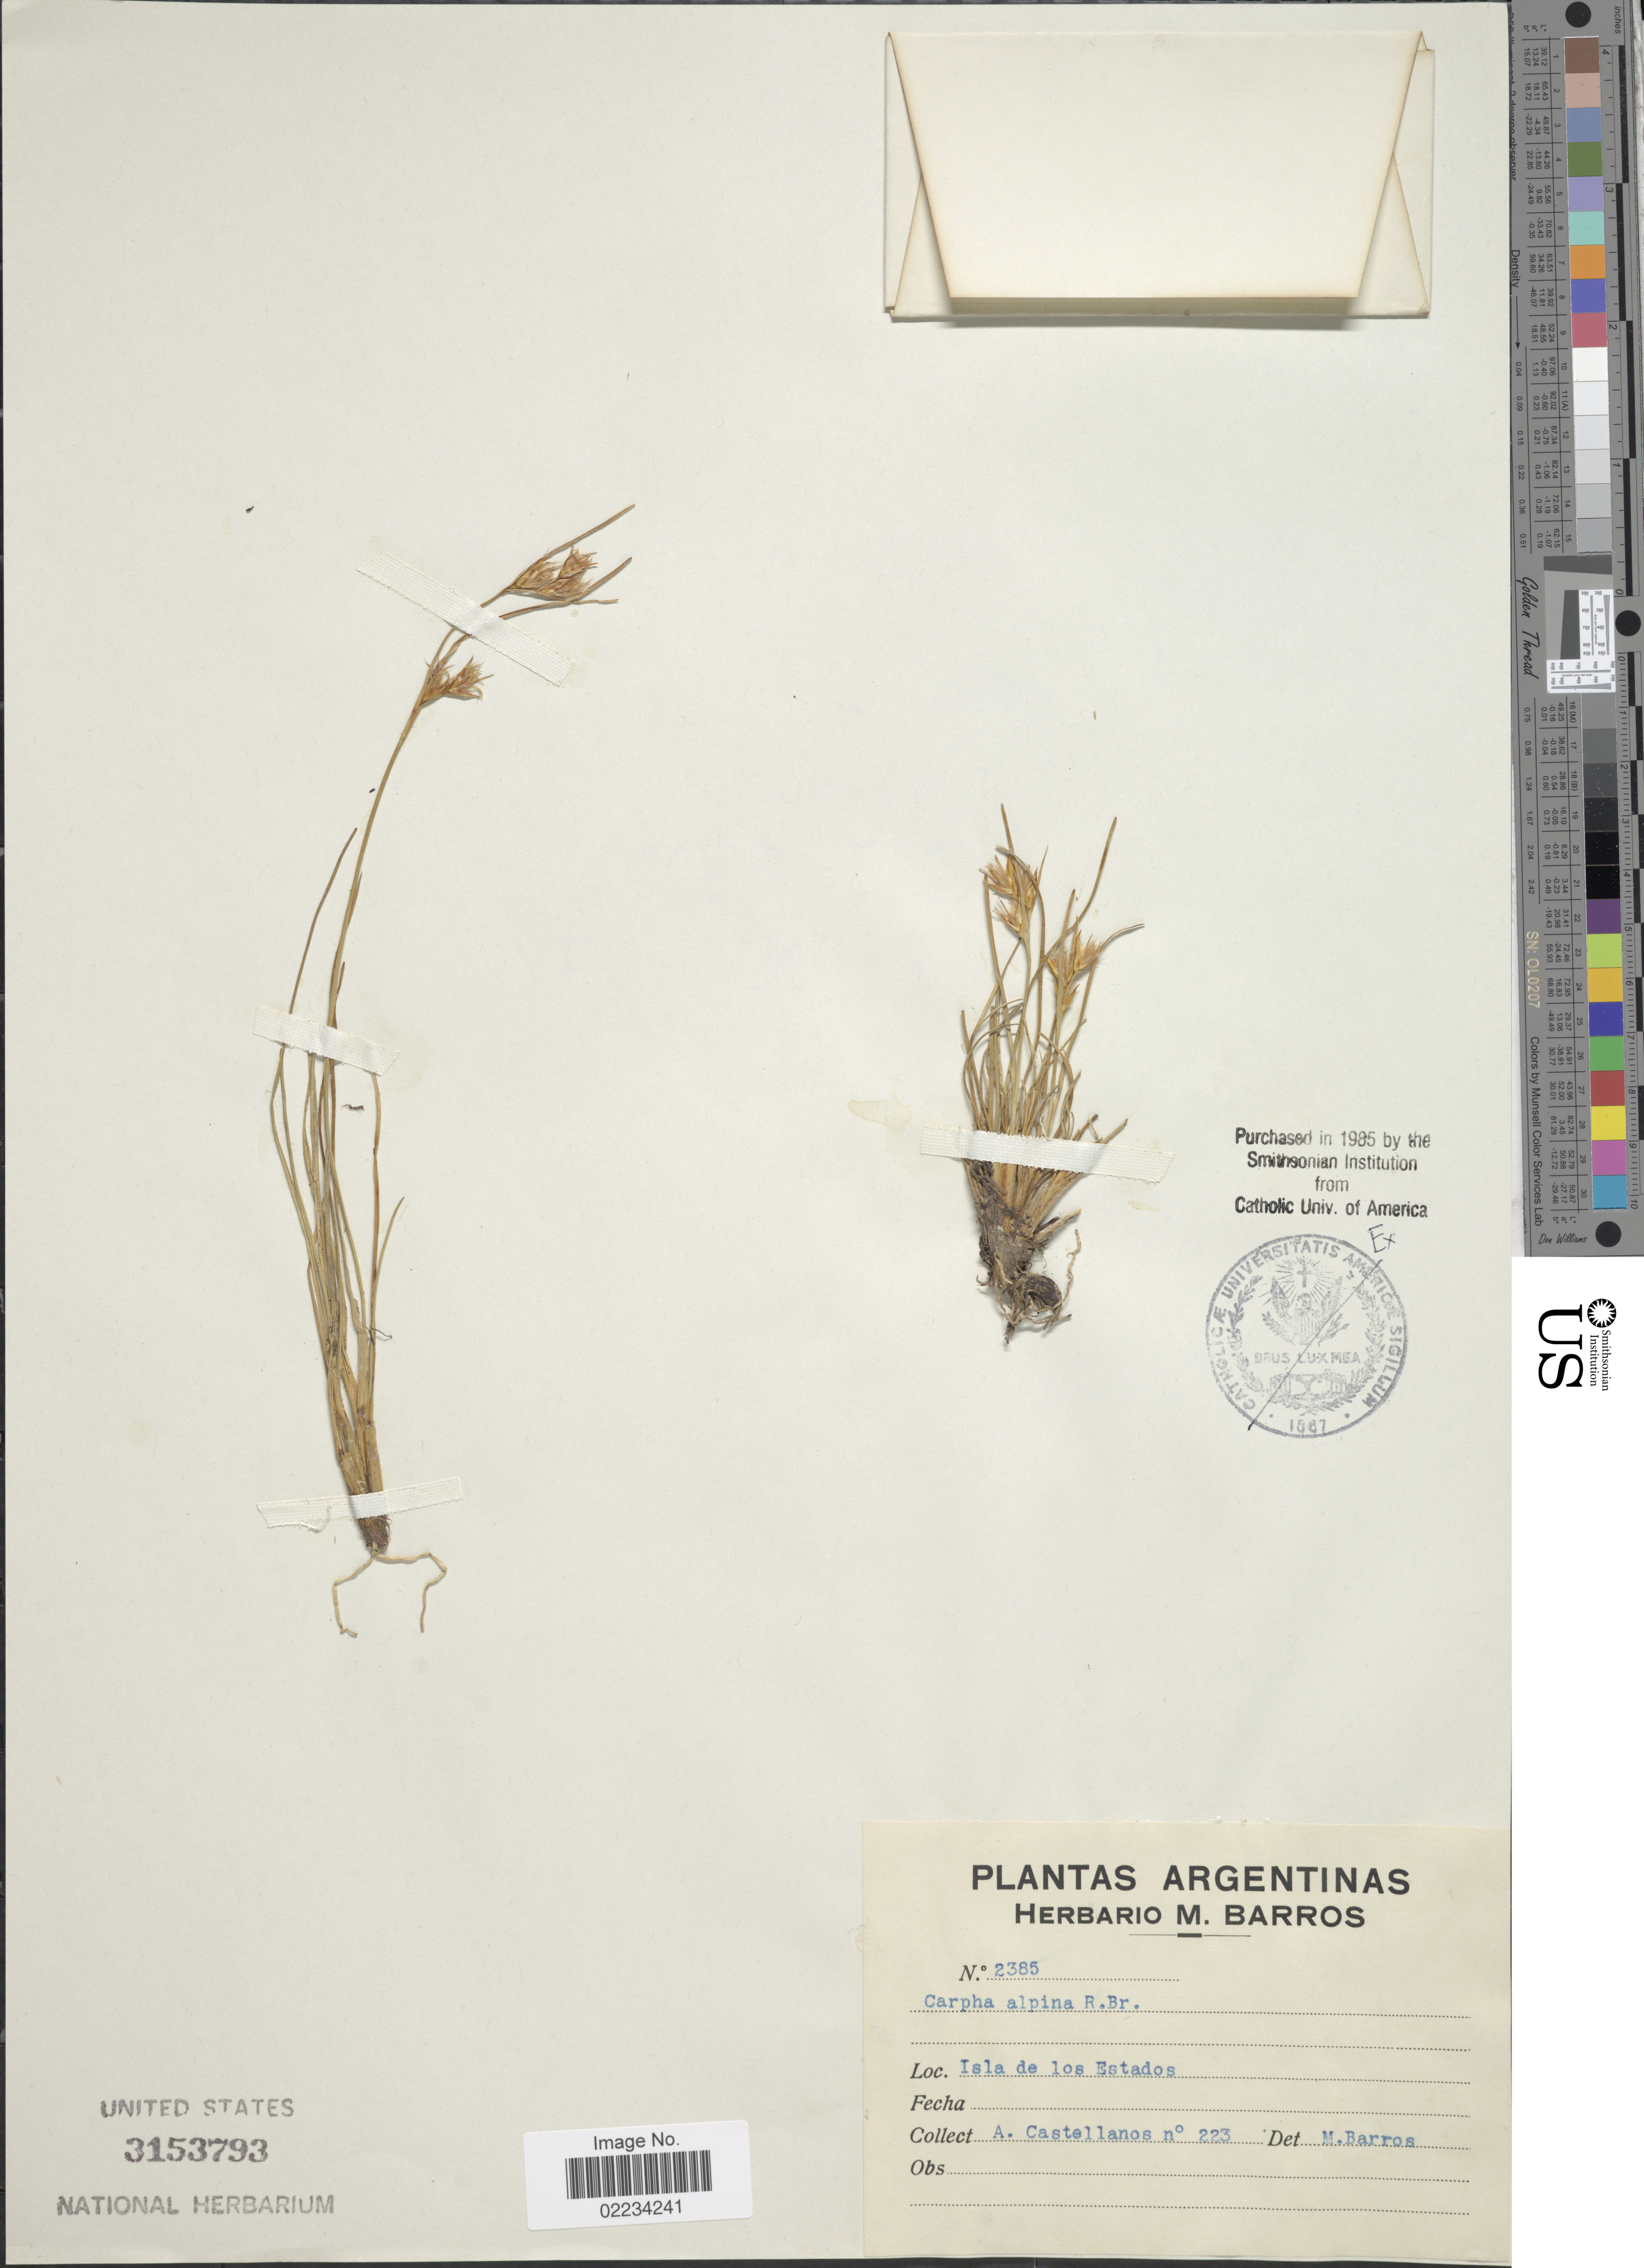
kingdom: Plantae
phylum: Tracheophyta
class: Liliopsida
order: Poales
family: Cyperaceae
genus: Carpha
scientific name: Carpha alpina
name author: R. Br.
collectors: A. Castellanos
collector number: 223/2385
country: Argentina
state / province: Tierra del Fuego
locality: Isla de los Estados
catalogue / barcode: US 3153793